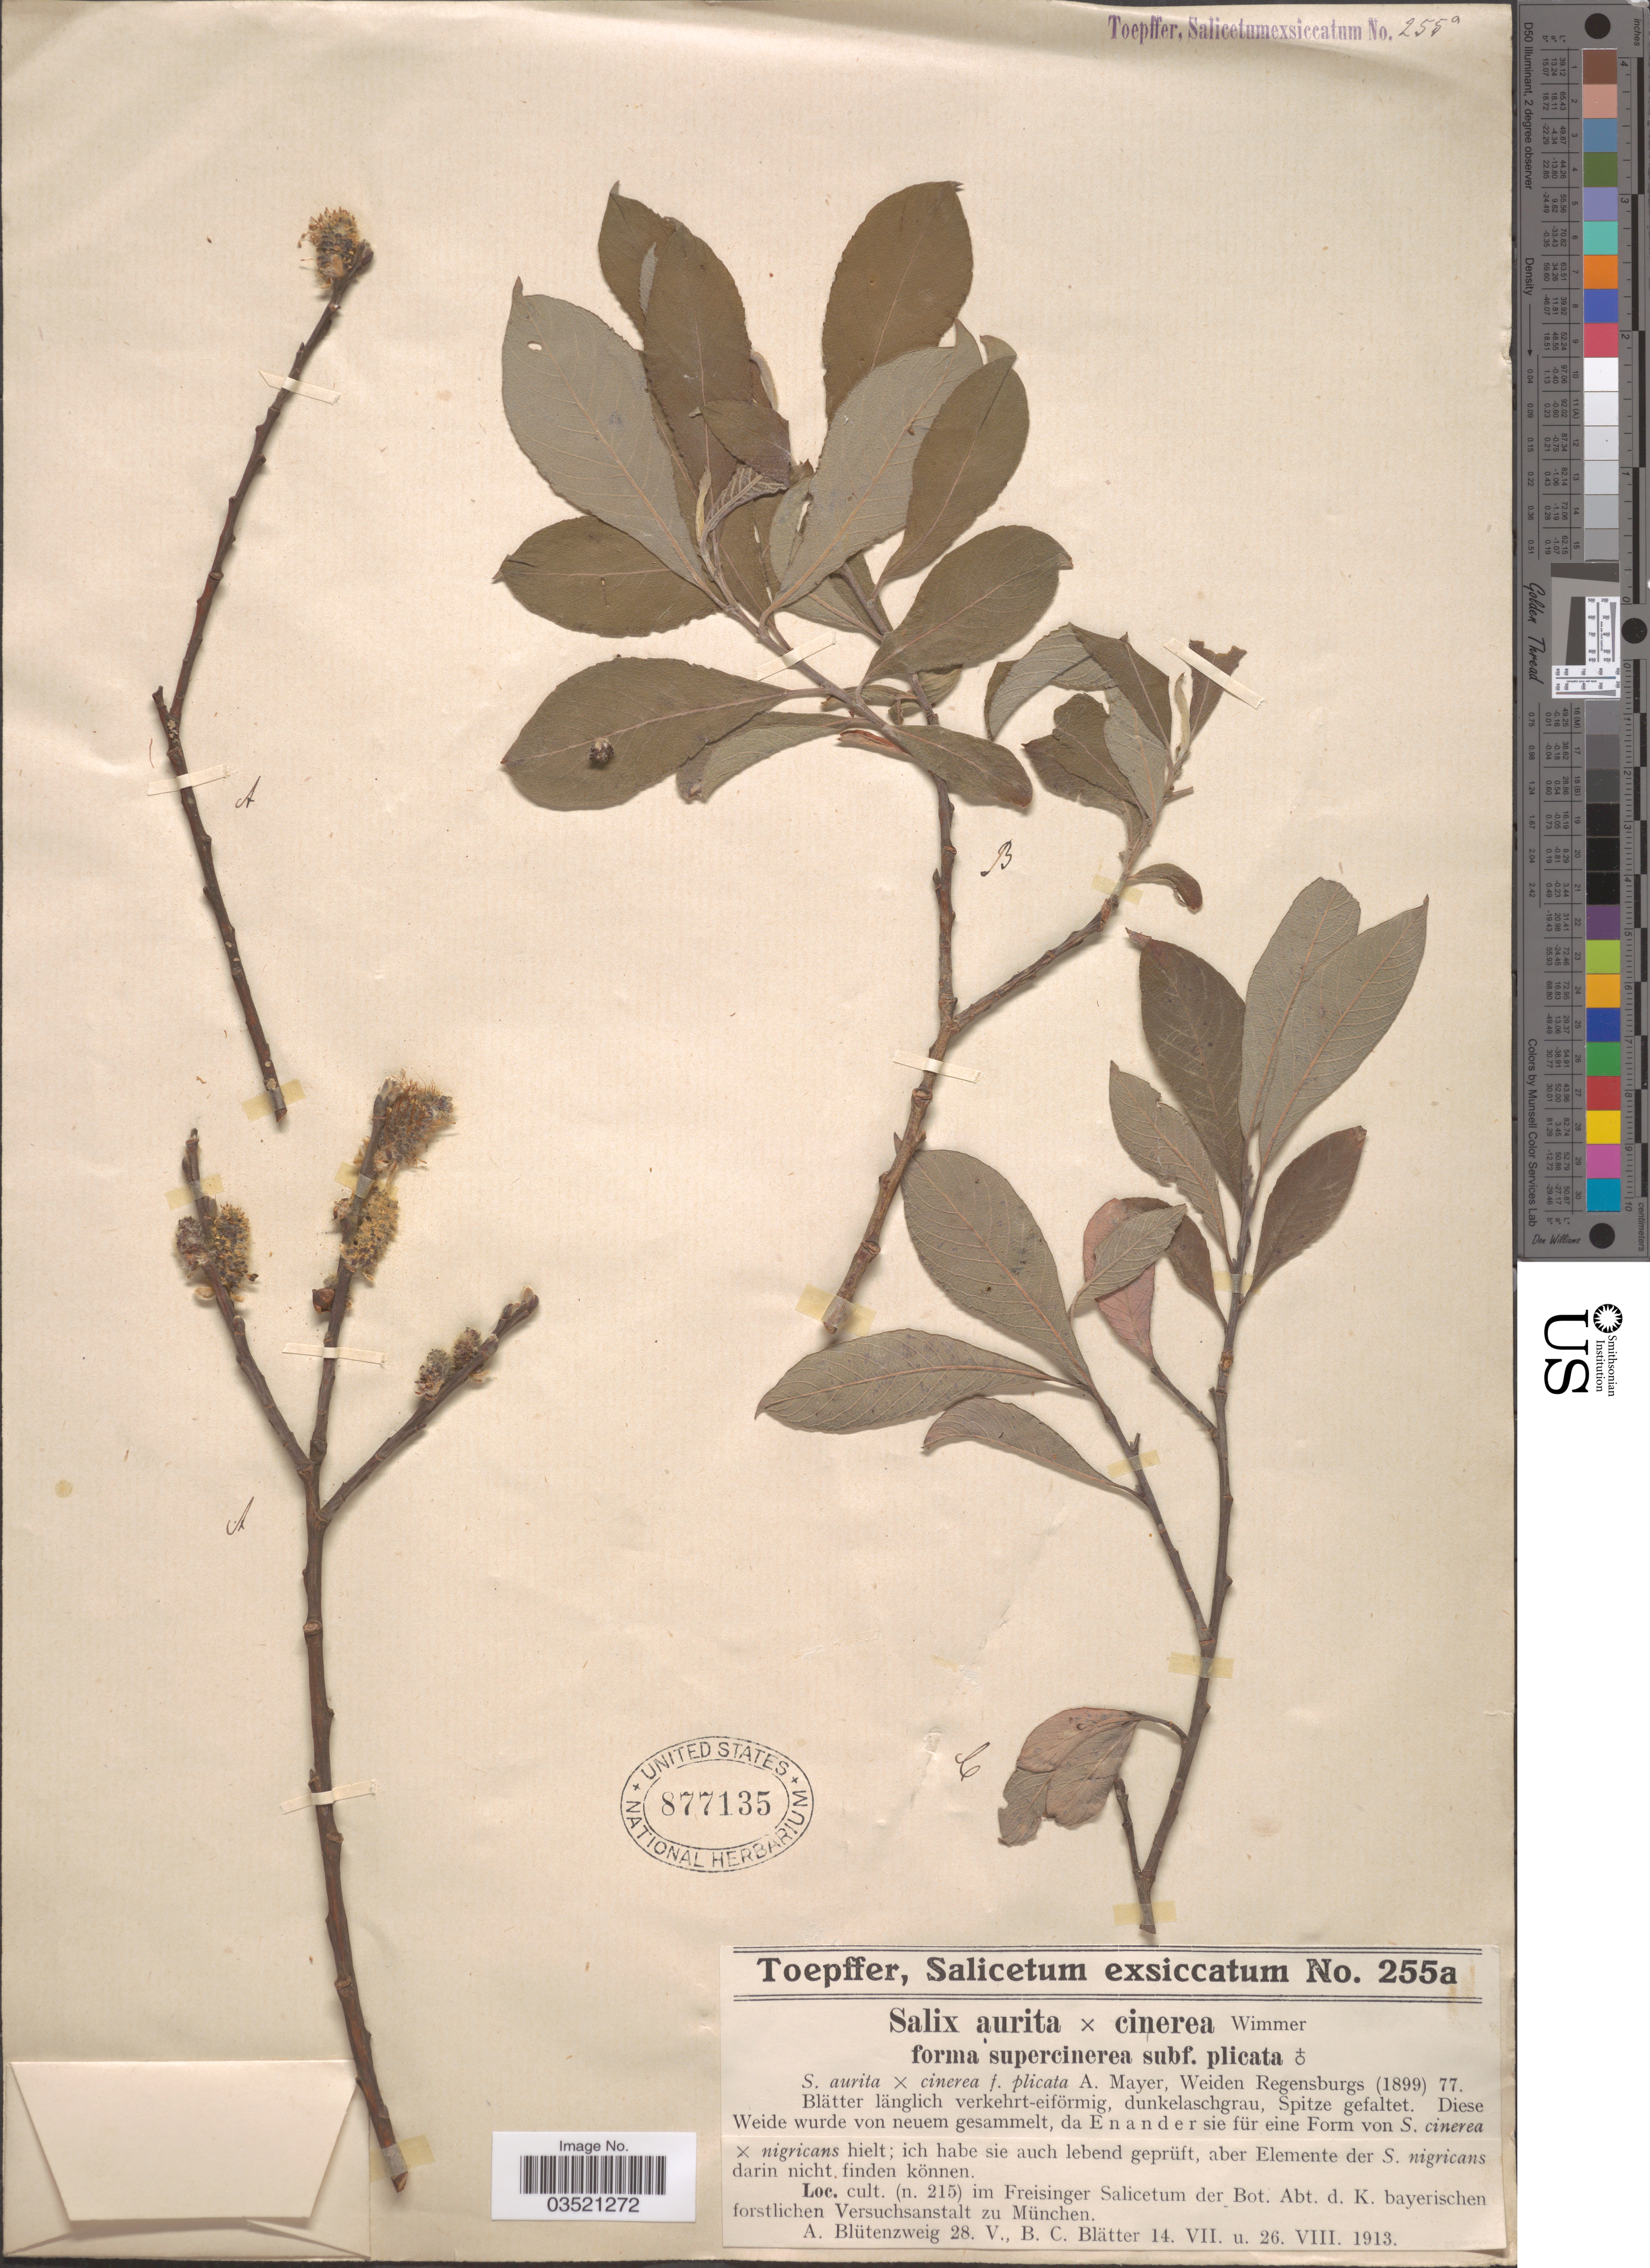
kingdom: Plantae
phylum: Tracheophyta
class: Magnoliopsida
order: Malpighiales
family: Salicaceae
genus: Salix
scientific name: Salix aurita L. x Salix cinerea f. supercinerea subf. plicata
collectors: A. Toepffer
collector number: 255a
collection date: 1913-05-28/1913-08-26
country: Germany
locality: Cult. (n. 215) im Freisinger Salicetum der Bot. Abt. d. K. bayerischen forstlichen Versuchsanstalt zu München.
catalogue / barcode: US 877135